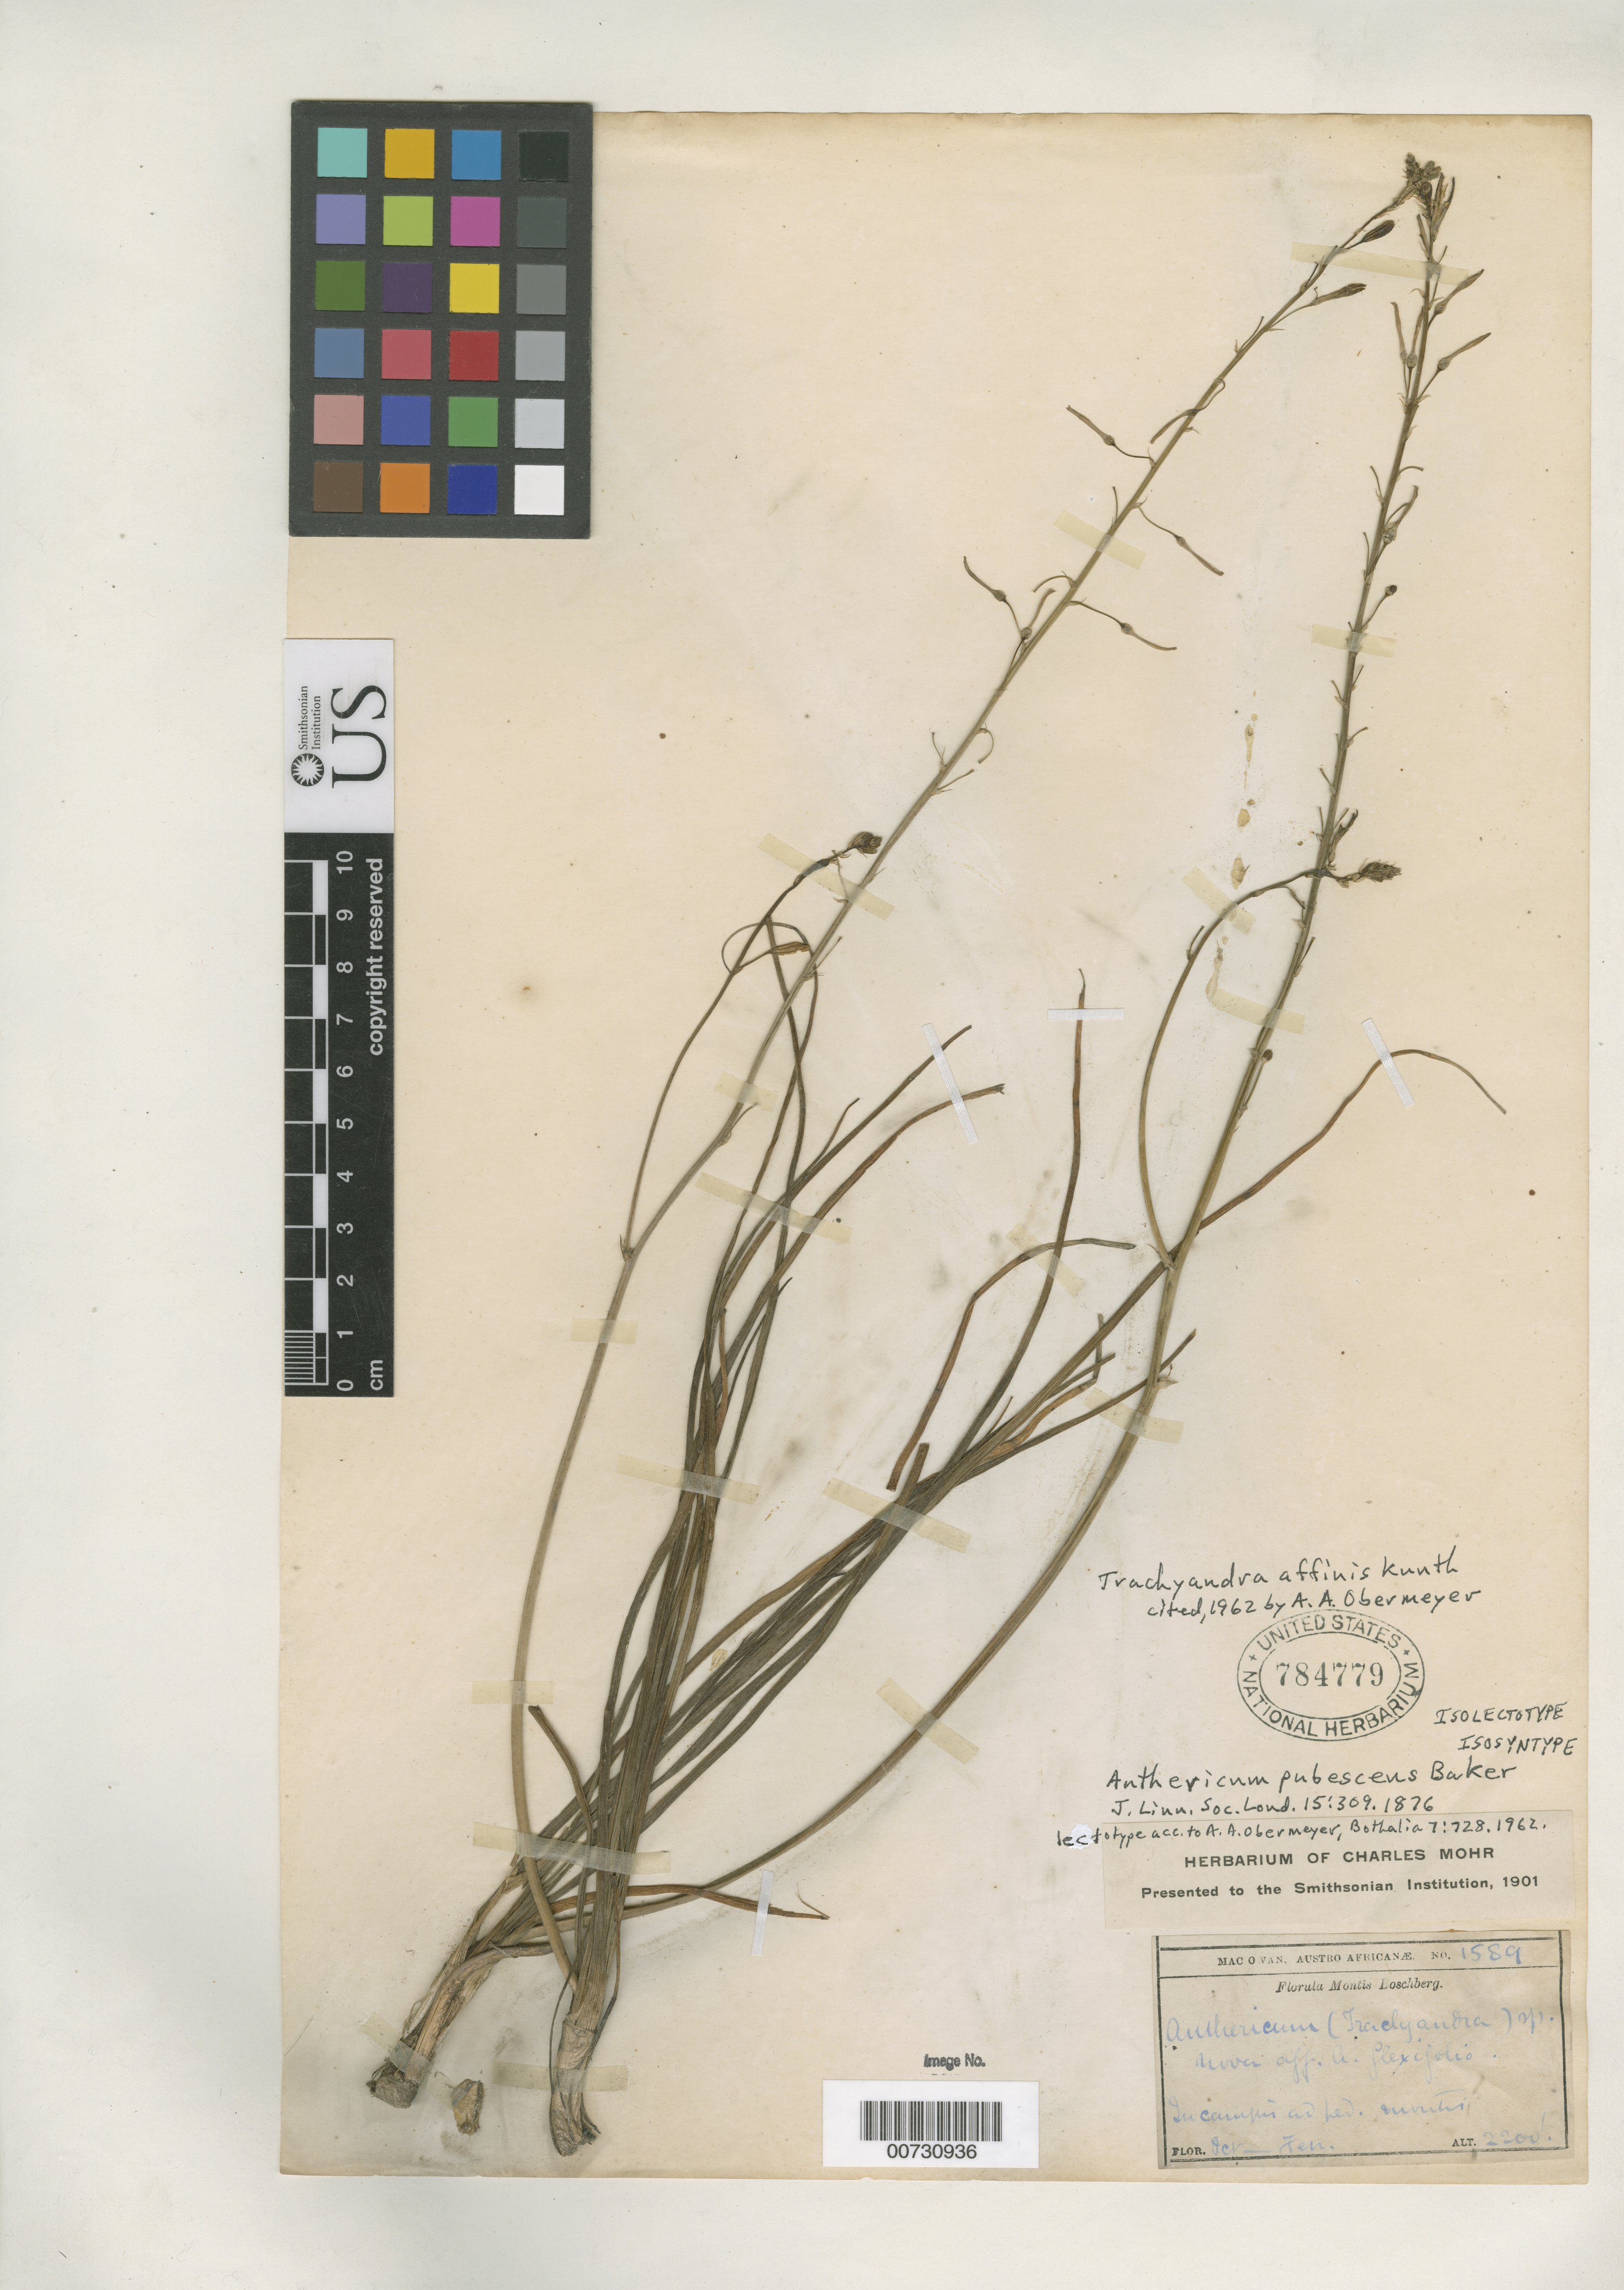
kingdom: Plantae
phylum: Tracheophyta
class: Liliopsida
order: Asparagales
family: Asparagaceae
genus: Anthericum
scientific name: Anthericum pubescens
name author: Baker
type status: Isolectotype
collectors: P. MacOwan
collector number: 1589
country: South Africa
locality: "Florula Montis Boschberg".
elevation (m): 671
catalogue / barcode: US 784779